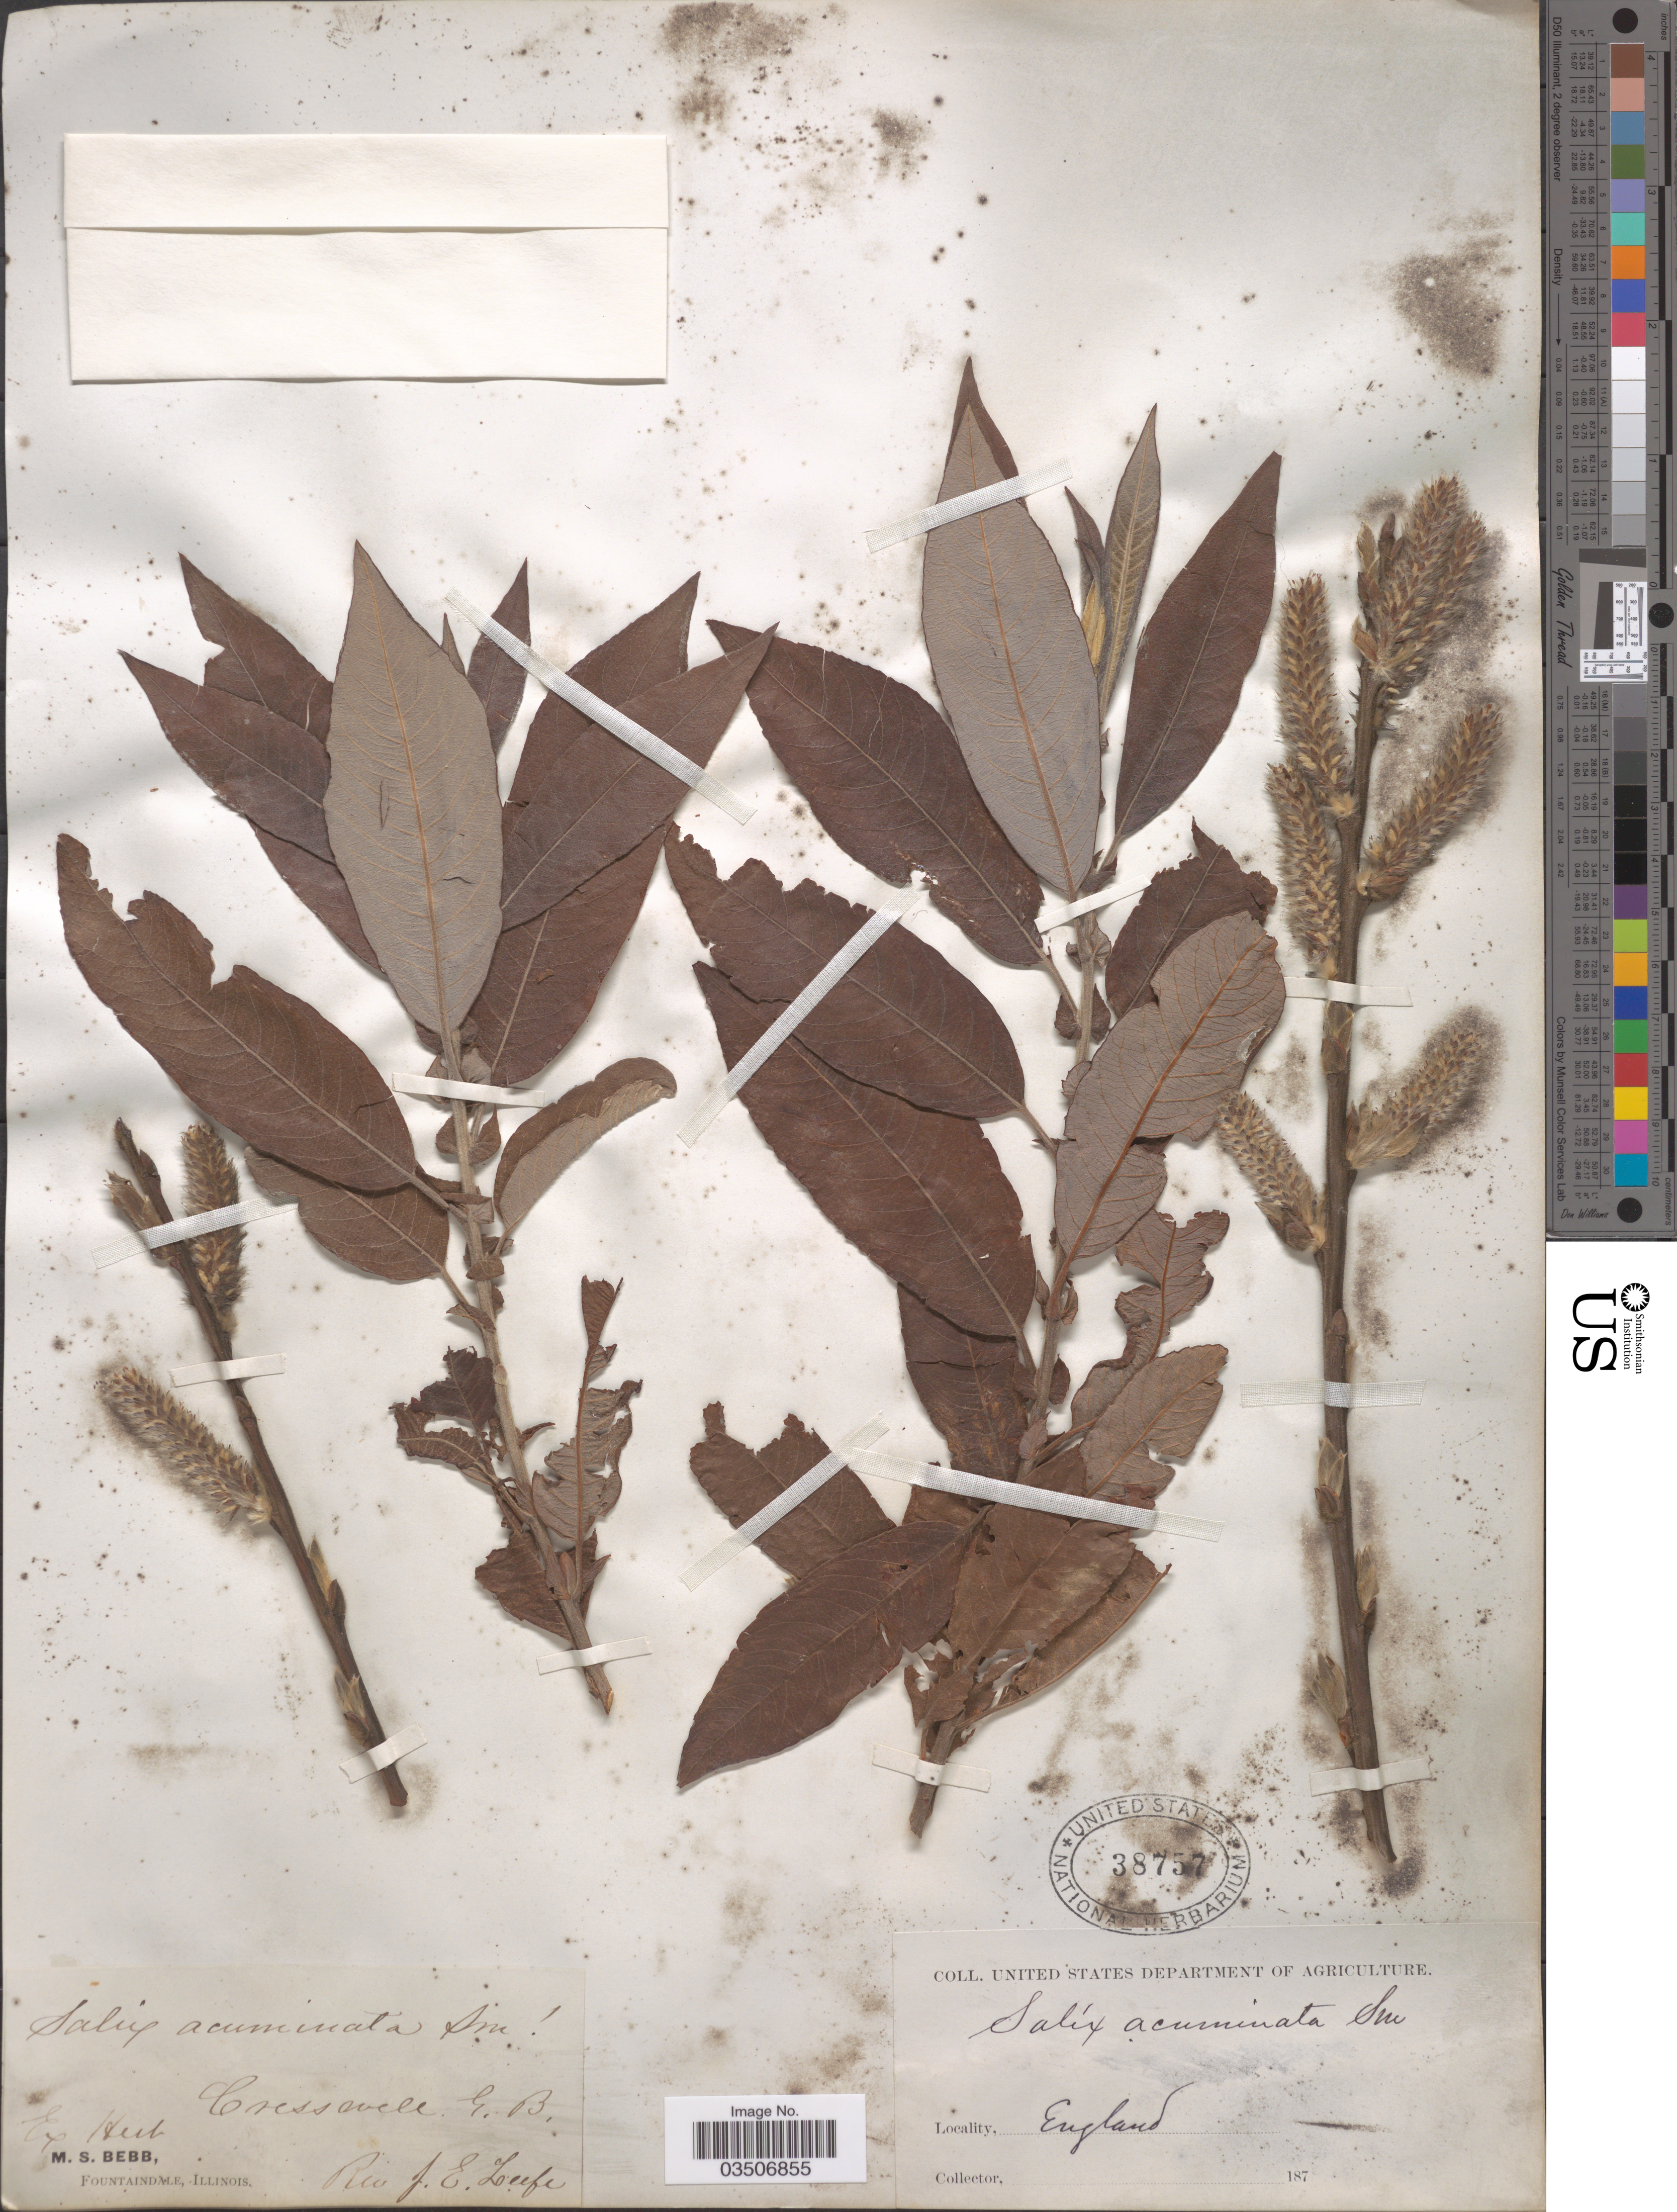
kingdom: Plantae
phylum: Tracheophyta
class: Magnoliopsida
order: Malpighiales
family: Salicaceae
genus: Salix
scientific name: Salix acuminata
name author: Thuill.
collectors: ex Herb. M. S. Bebb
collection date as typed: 187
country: United Kingdom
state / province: England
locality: Cresswell. G. B.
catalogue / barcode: US 38757